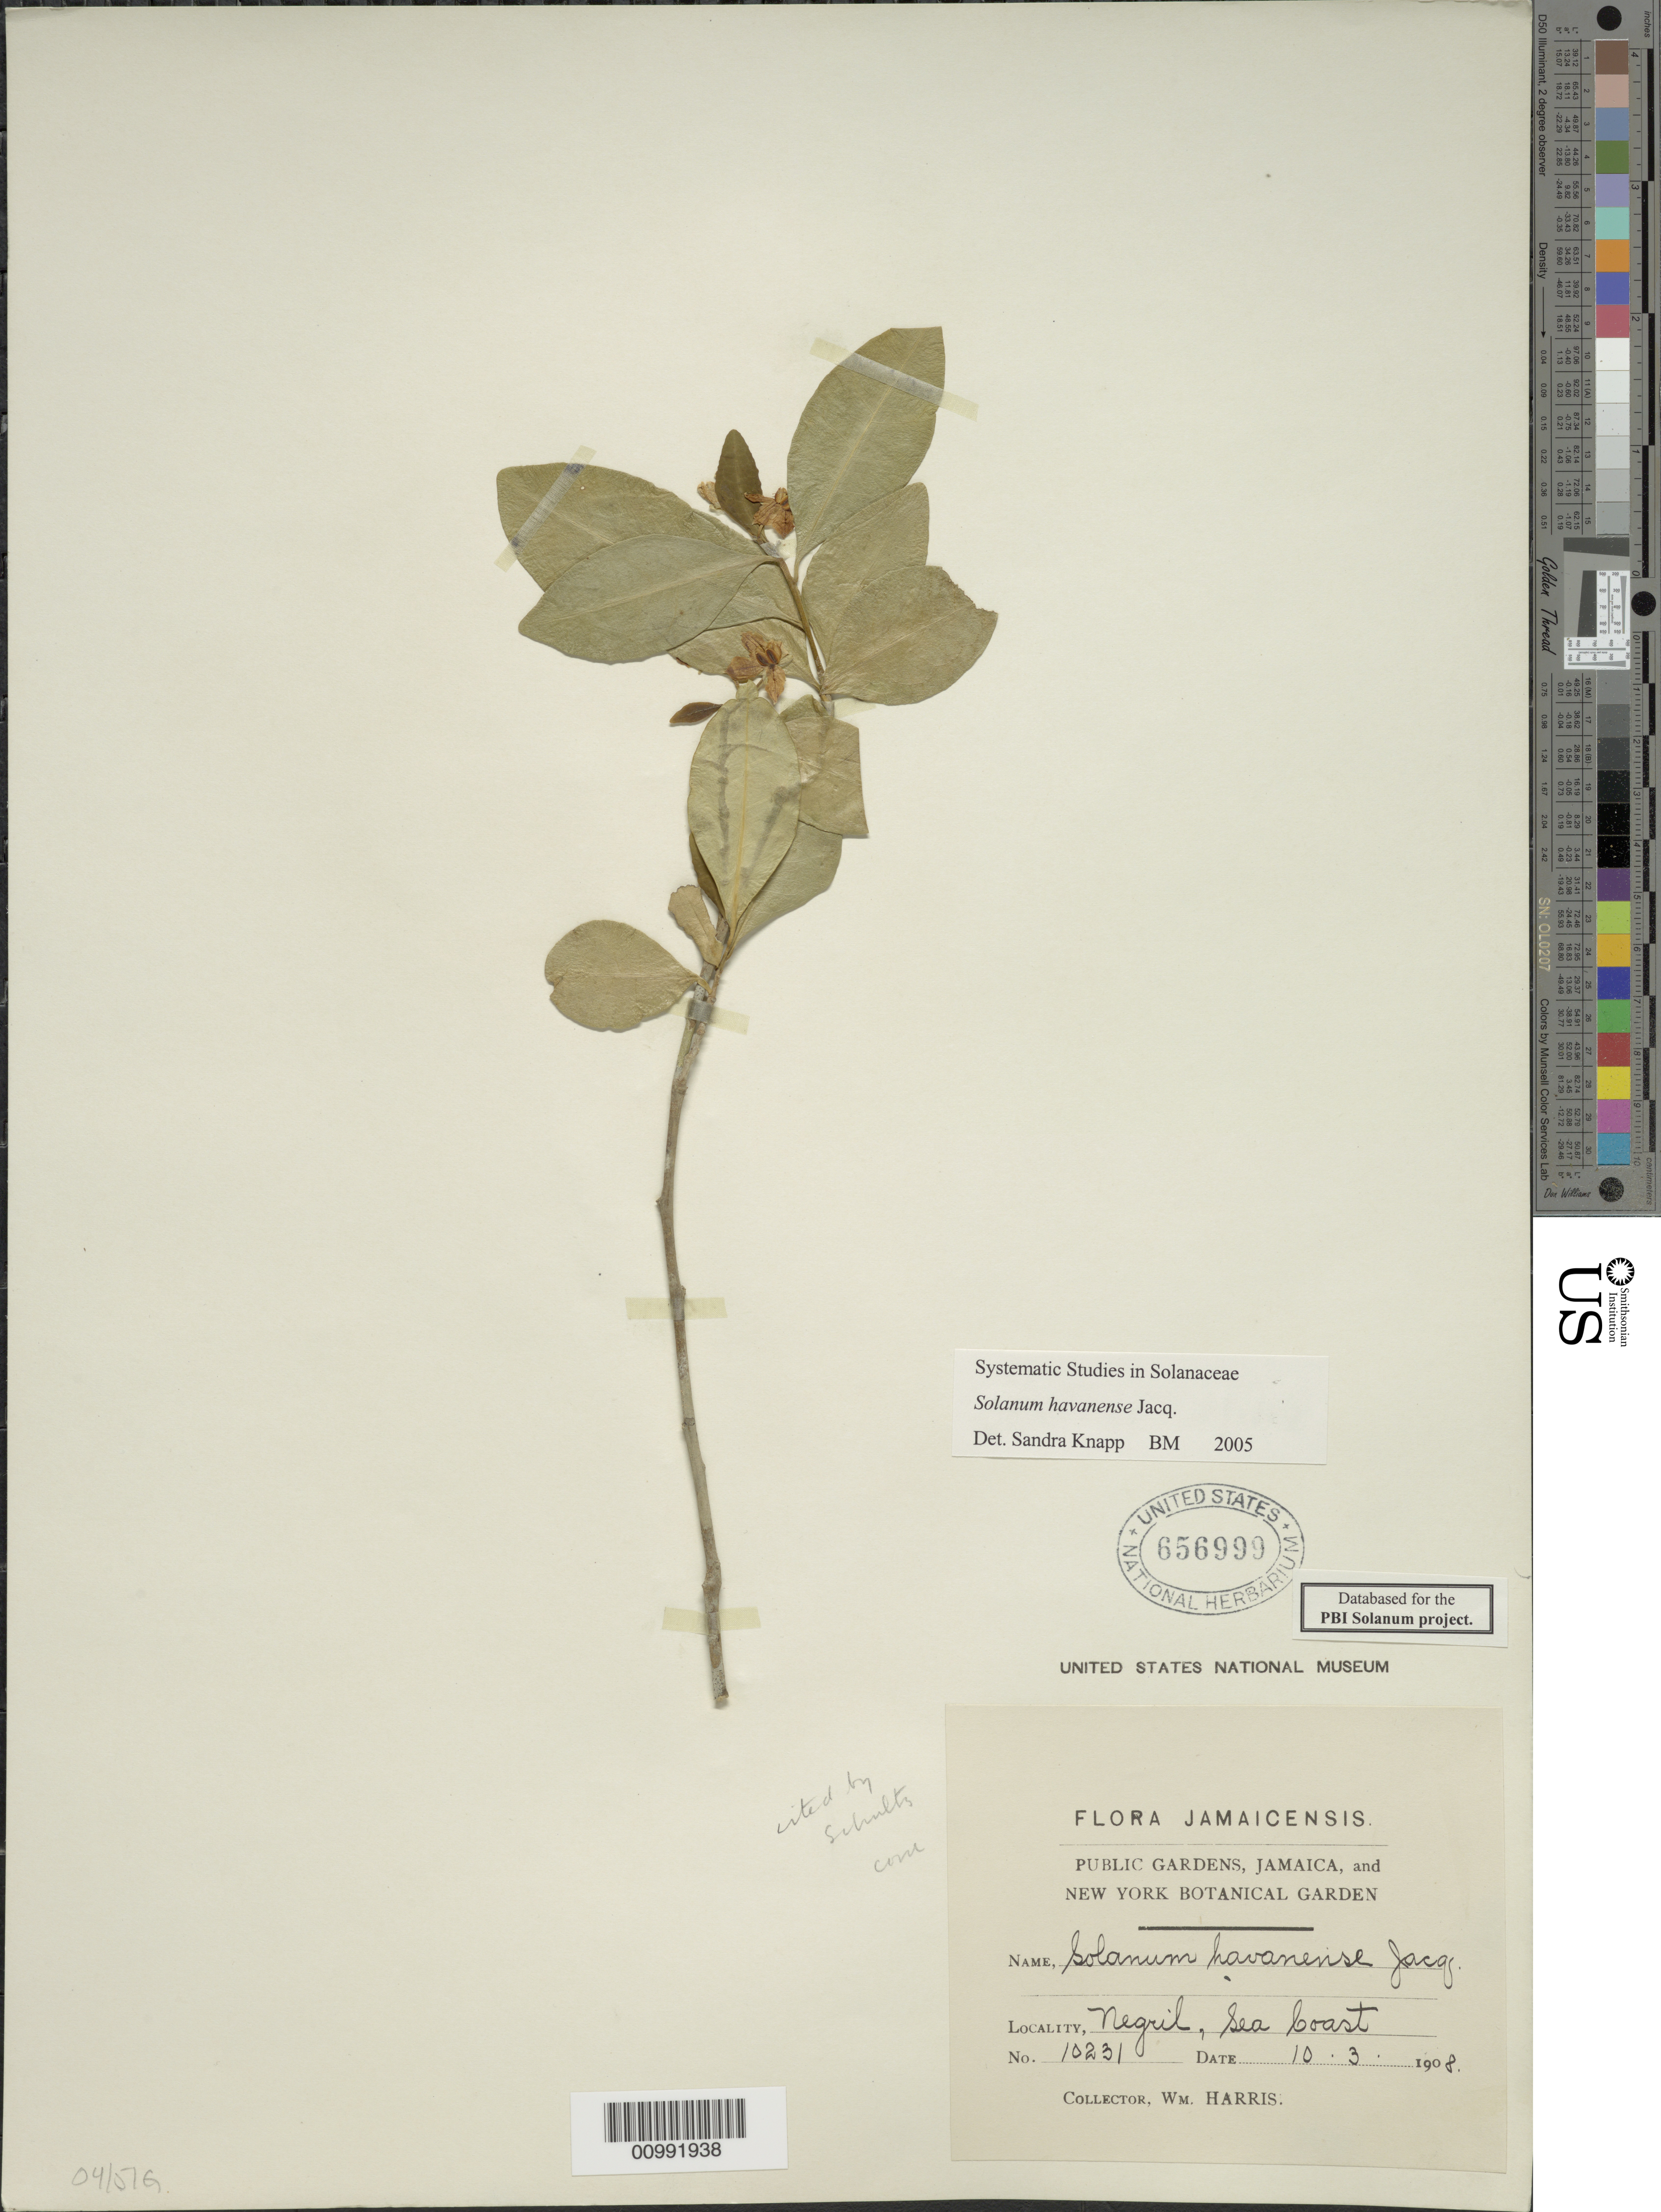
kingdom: Plantae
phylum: Tracheophyta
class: Magnoliopsida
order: Solanales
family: Solanaceae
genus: Solanum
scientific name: Solanum havanense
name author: Jacq.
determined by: Knapp, S. D.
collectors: W. Harris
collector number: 10231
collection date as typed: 10 Mar 1908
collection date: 1908-03-10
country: Jamaica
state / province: Westmoreland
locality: Negril, sea coast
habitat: sea coast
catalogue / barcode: US 656999